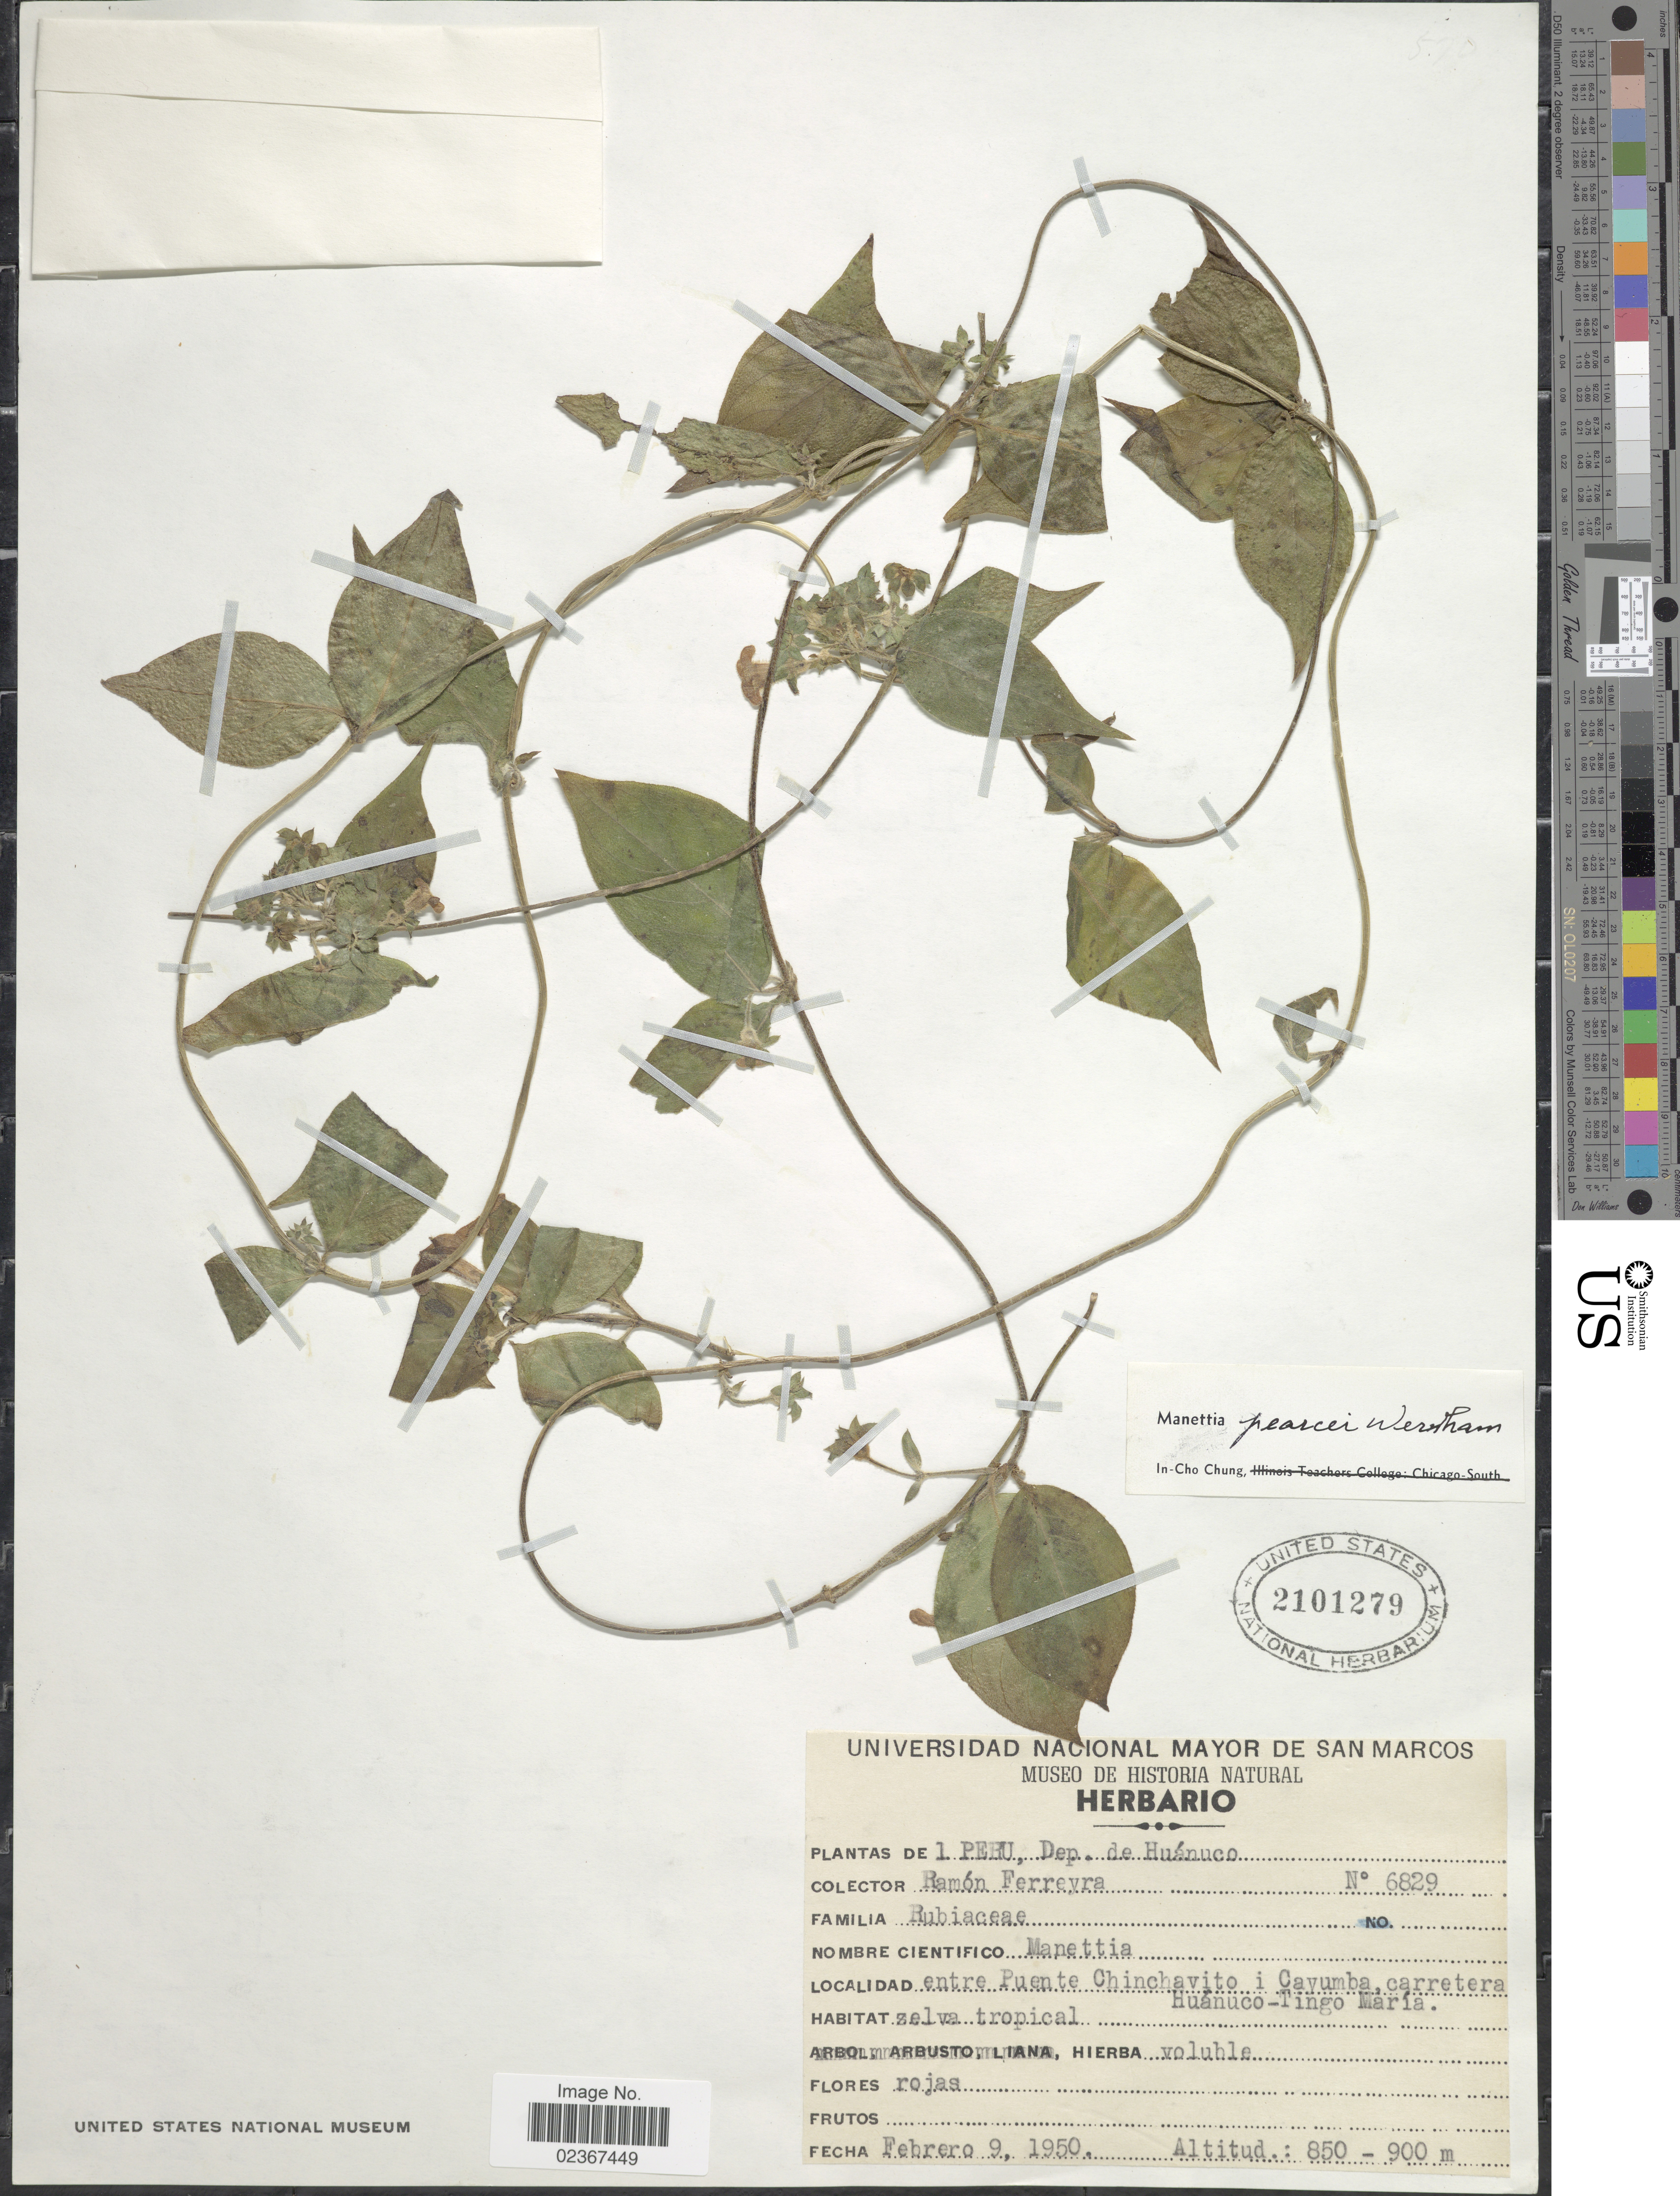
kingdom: Plantae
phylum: Tracheophyta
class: Magnoliopsida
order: Gentianales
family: Rubiaceae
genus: Manettia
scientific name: Manettia pearcei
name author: Wernham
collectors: R. A. Ferreyra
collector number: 6829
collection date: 1950-02-09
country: Peru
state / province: Huánuco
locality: Entre Puente Chinchavito i Cayumba carretera Huanuco-Tingo Maria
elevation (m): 850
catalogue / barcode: US 2101279